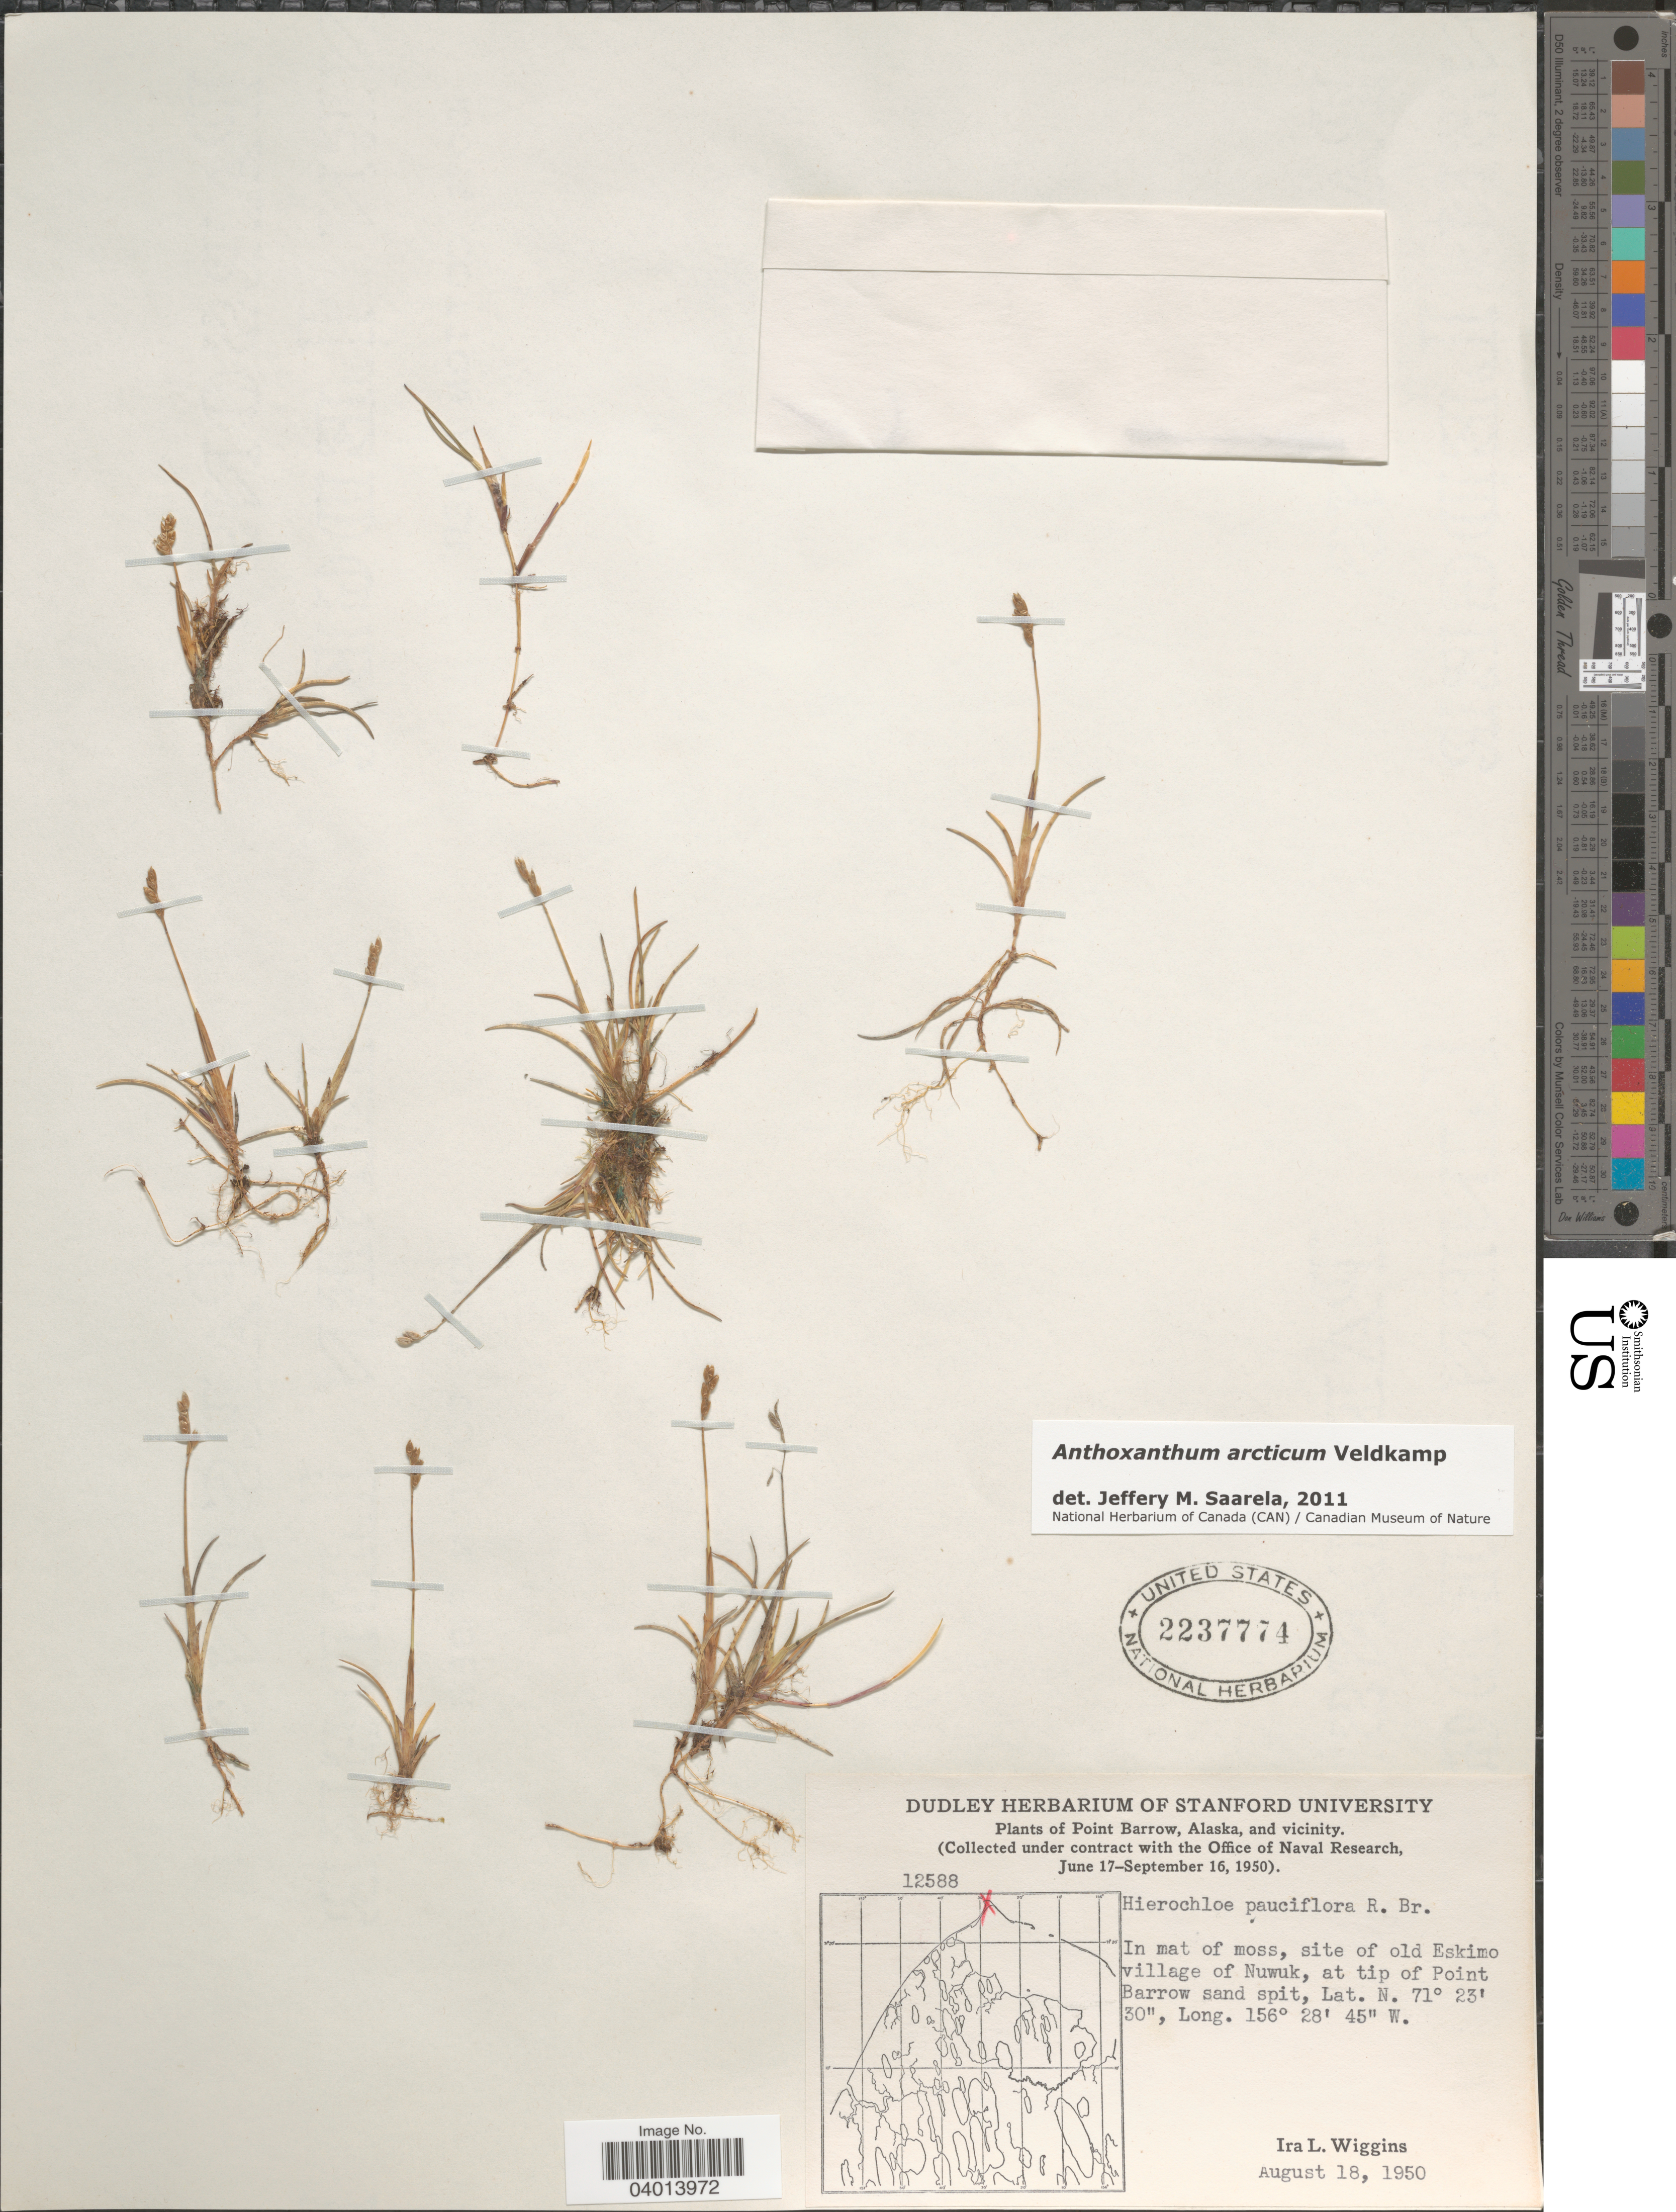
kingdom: Plantae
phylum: Tracheophyta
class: Liliopsida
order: Poales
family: Poaceae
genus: Anthoxanthum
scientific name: Anthoxanthum arcticum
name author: Veldkamp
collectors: I. L. Wiggins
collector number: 12588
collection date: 1950-08-18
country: United States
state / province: Alaska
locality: Point Barrow, Alaska, and vicinity. In mat of moss, site of old Eskimo village of Nuwuk, at tip of Point Barrow sand spit.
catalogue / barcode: US 2237774